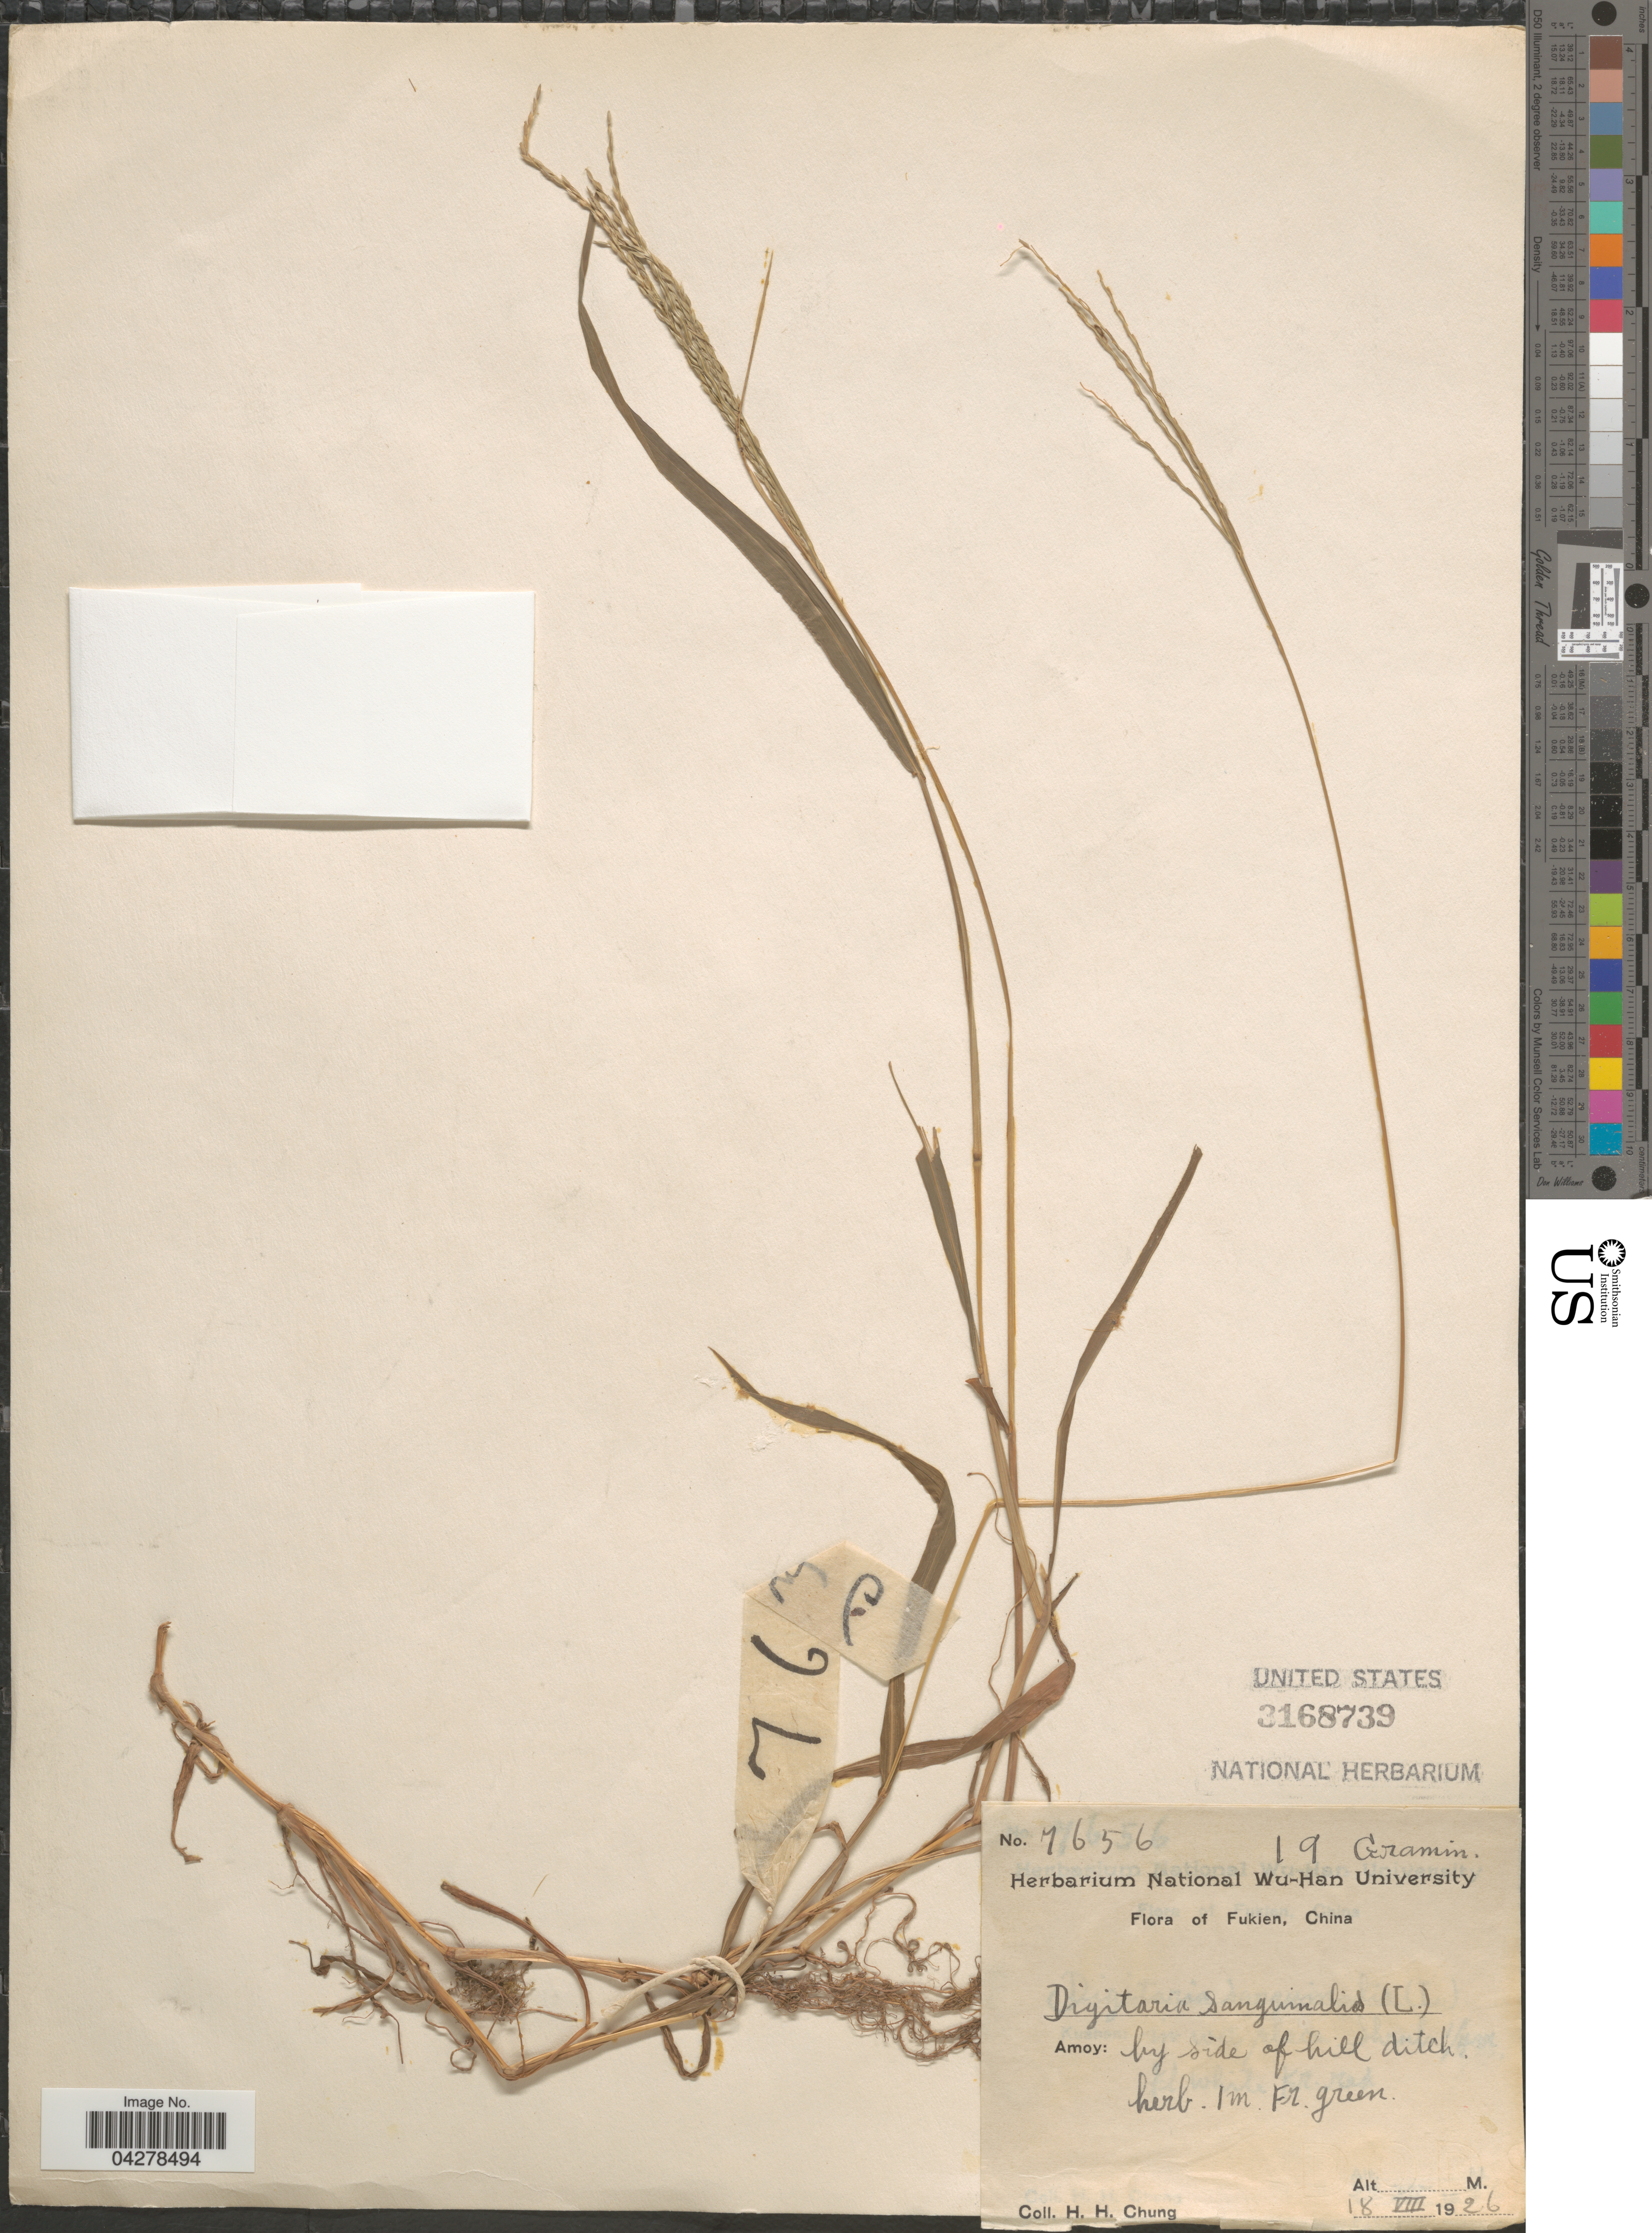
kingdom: Plantae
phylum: Tracheophyta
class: Liliopsida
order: Poales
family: Poaceae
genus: Digitaria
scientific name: Digitaria sanguinalis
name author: (L.) Scop.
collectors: H. Chung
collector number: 7656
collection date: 1926-08-18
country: China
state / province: Fujian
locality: Fukien. Amoy: by side of hill ditch.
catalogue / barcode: US 3168739